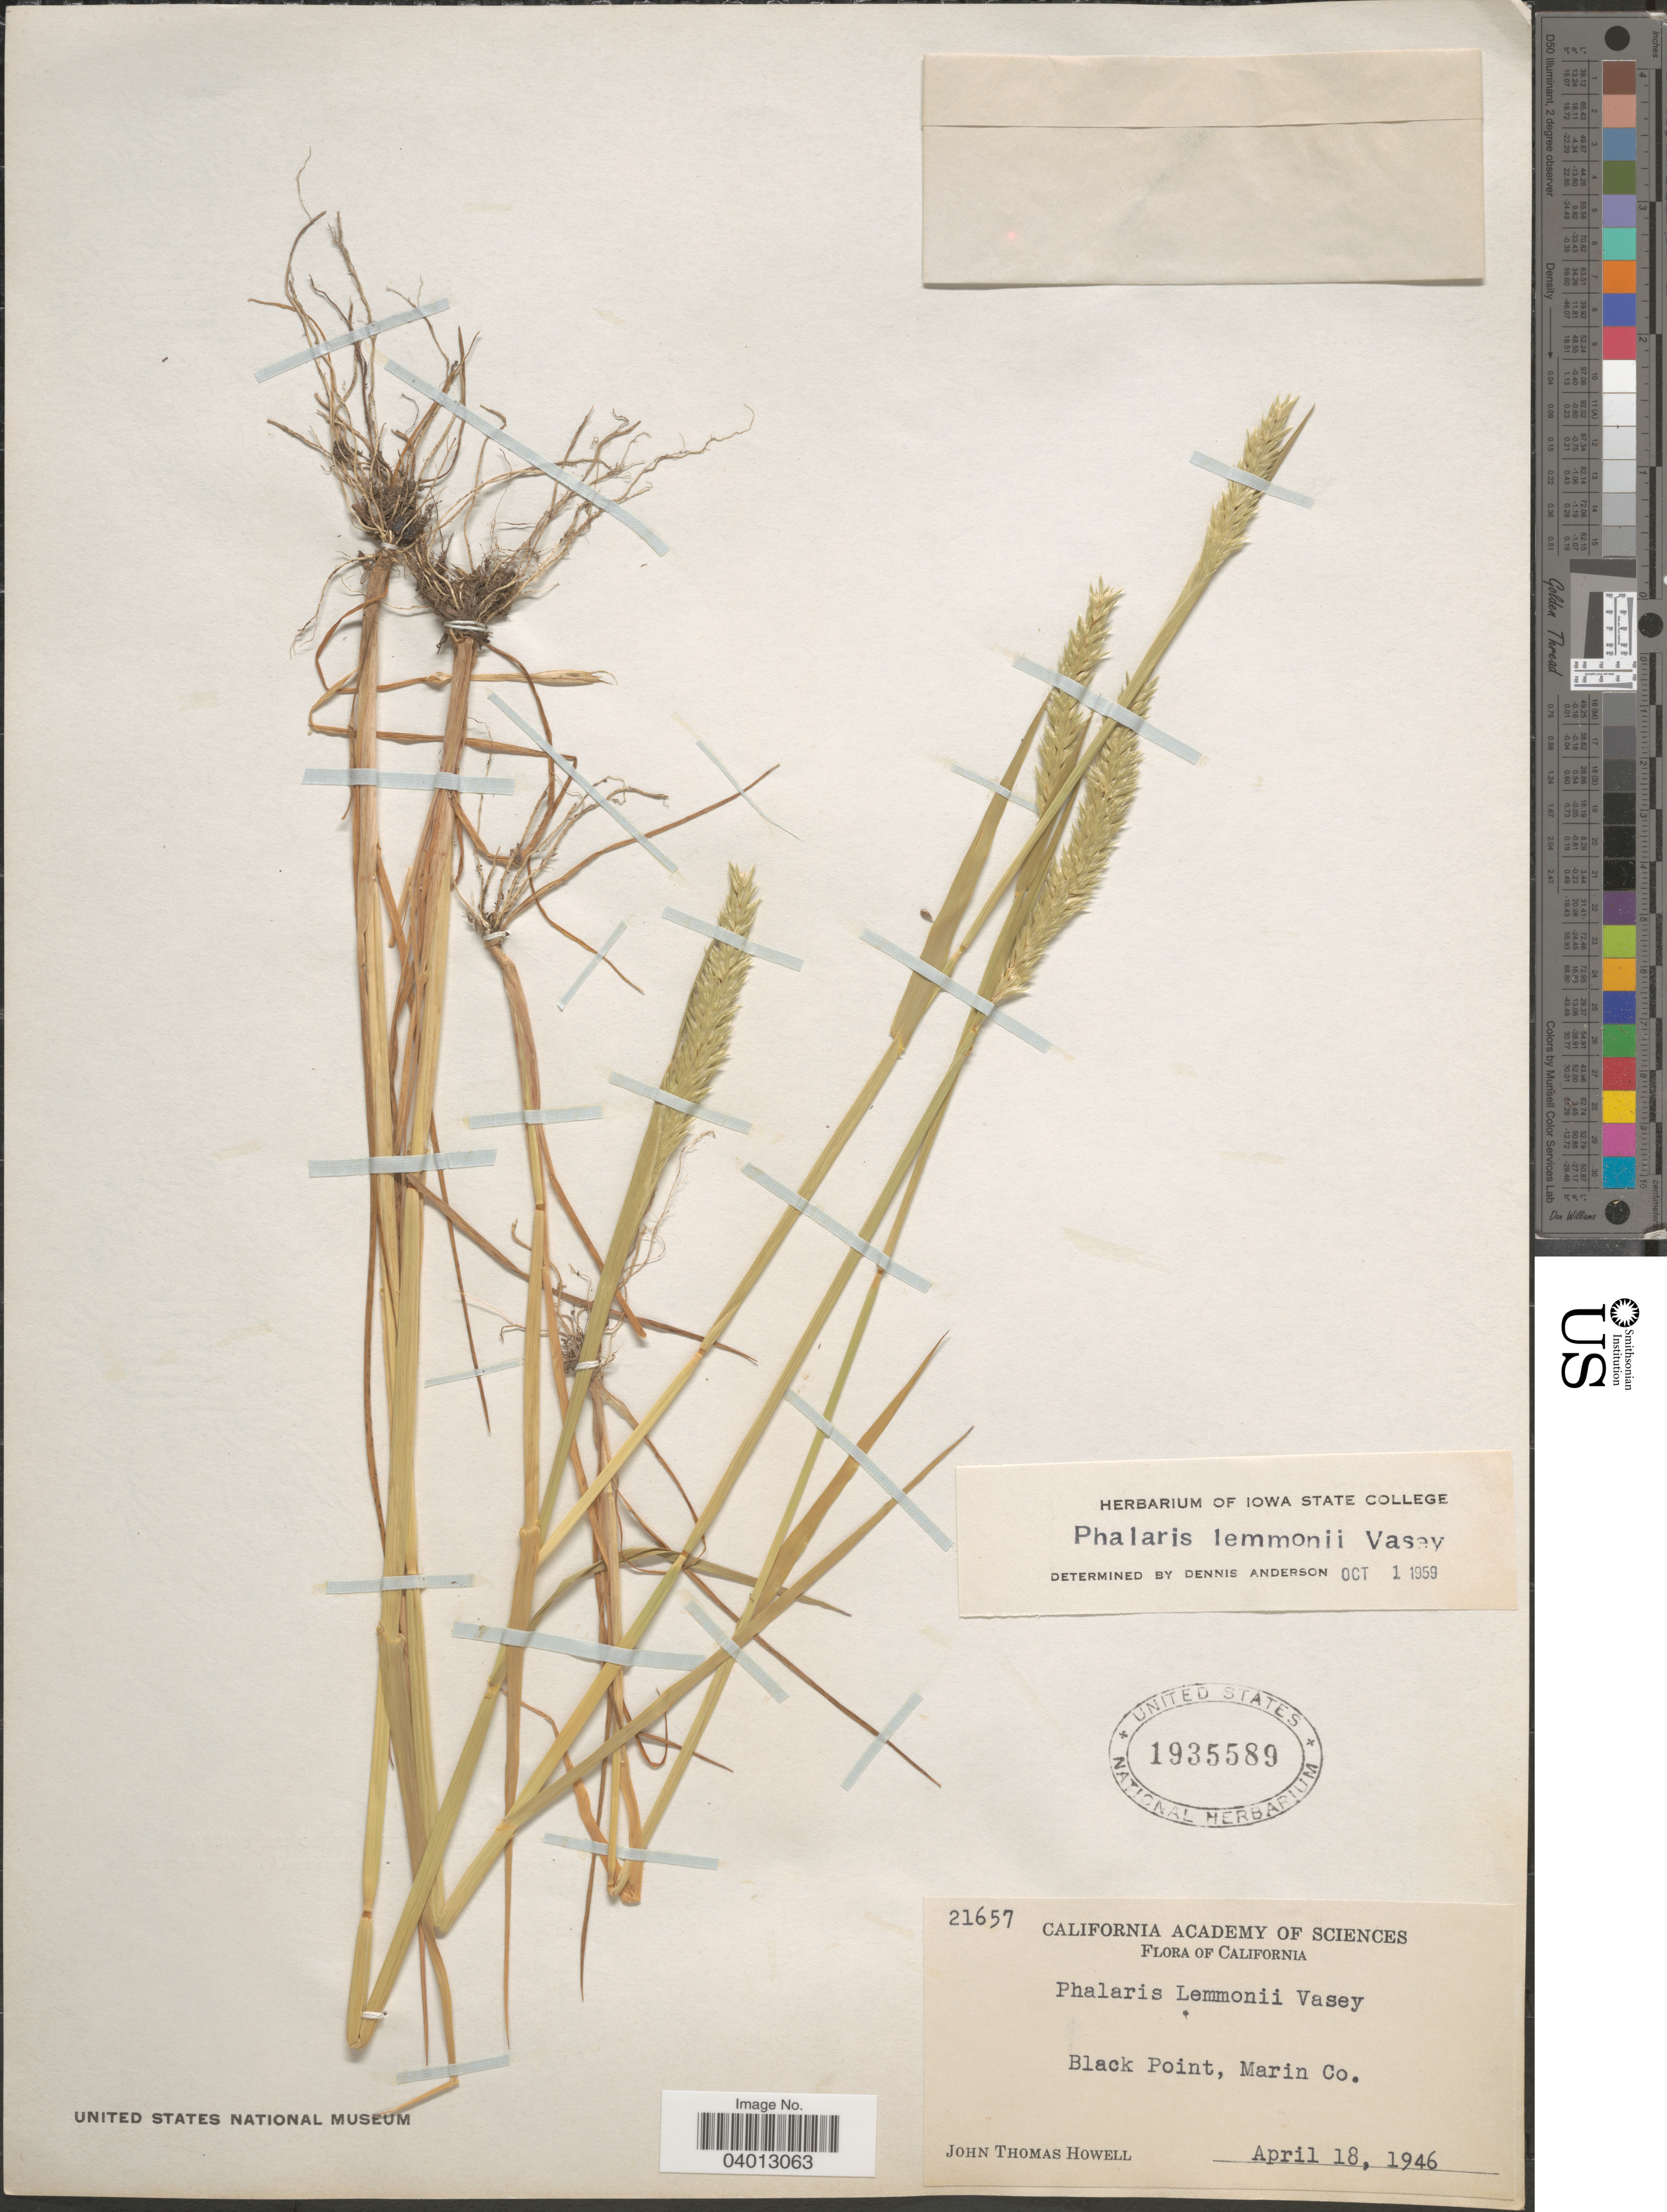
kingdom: Plantae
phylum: Tracheophyta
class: Liliopsida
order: Poales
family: Poaceae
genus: Phalaris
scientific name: Phalaris lemmonii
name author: Vasey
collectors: J. T. Howell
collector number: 21657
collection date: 1946-04-18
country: United States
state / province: California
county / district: Marin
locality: Black Point, Marin Co.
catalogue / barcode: US 1935589